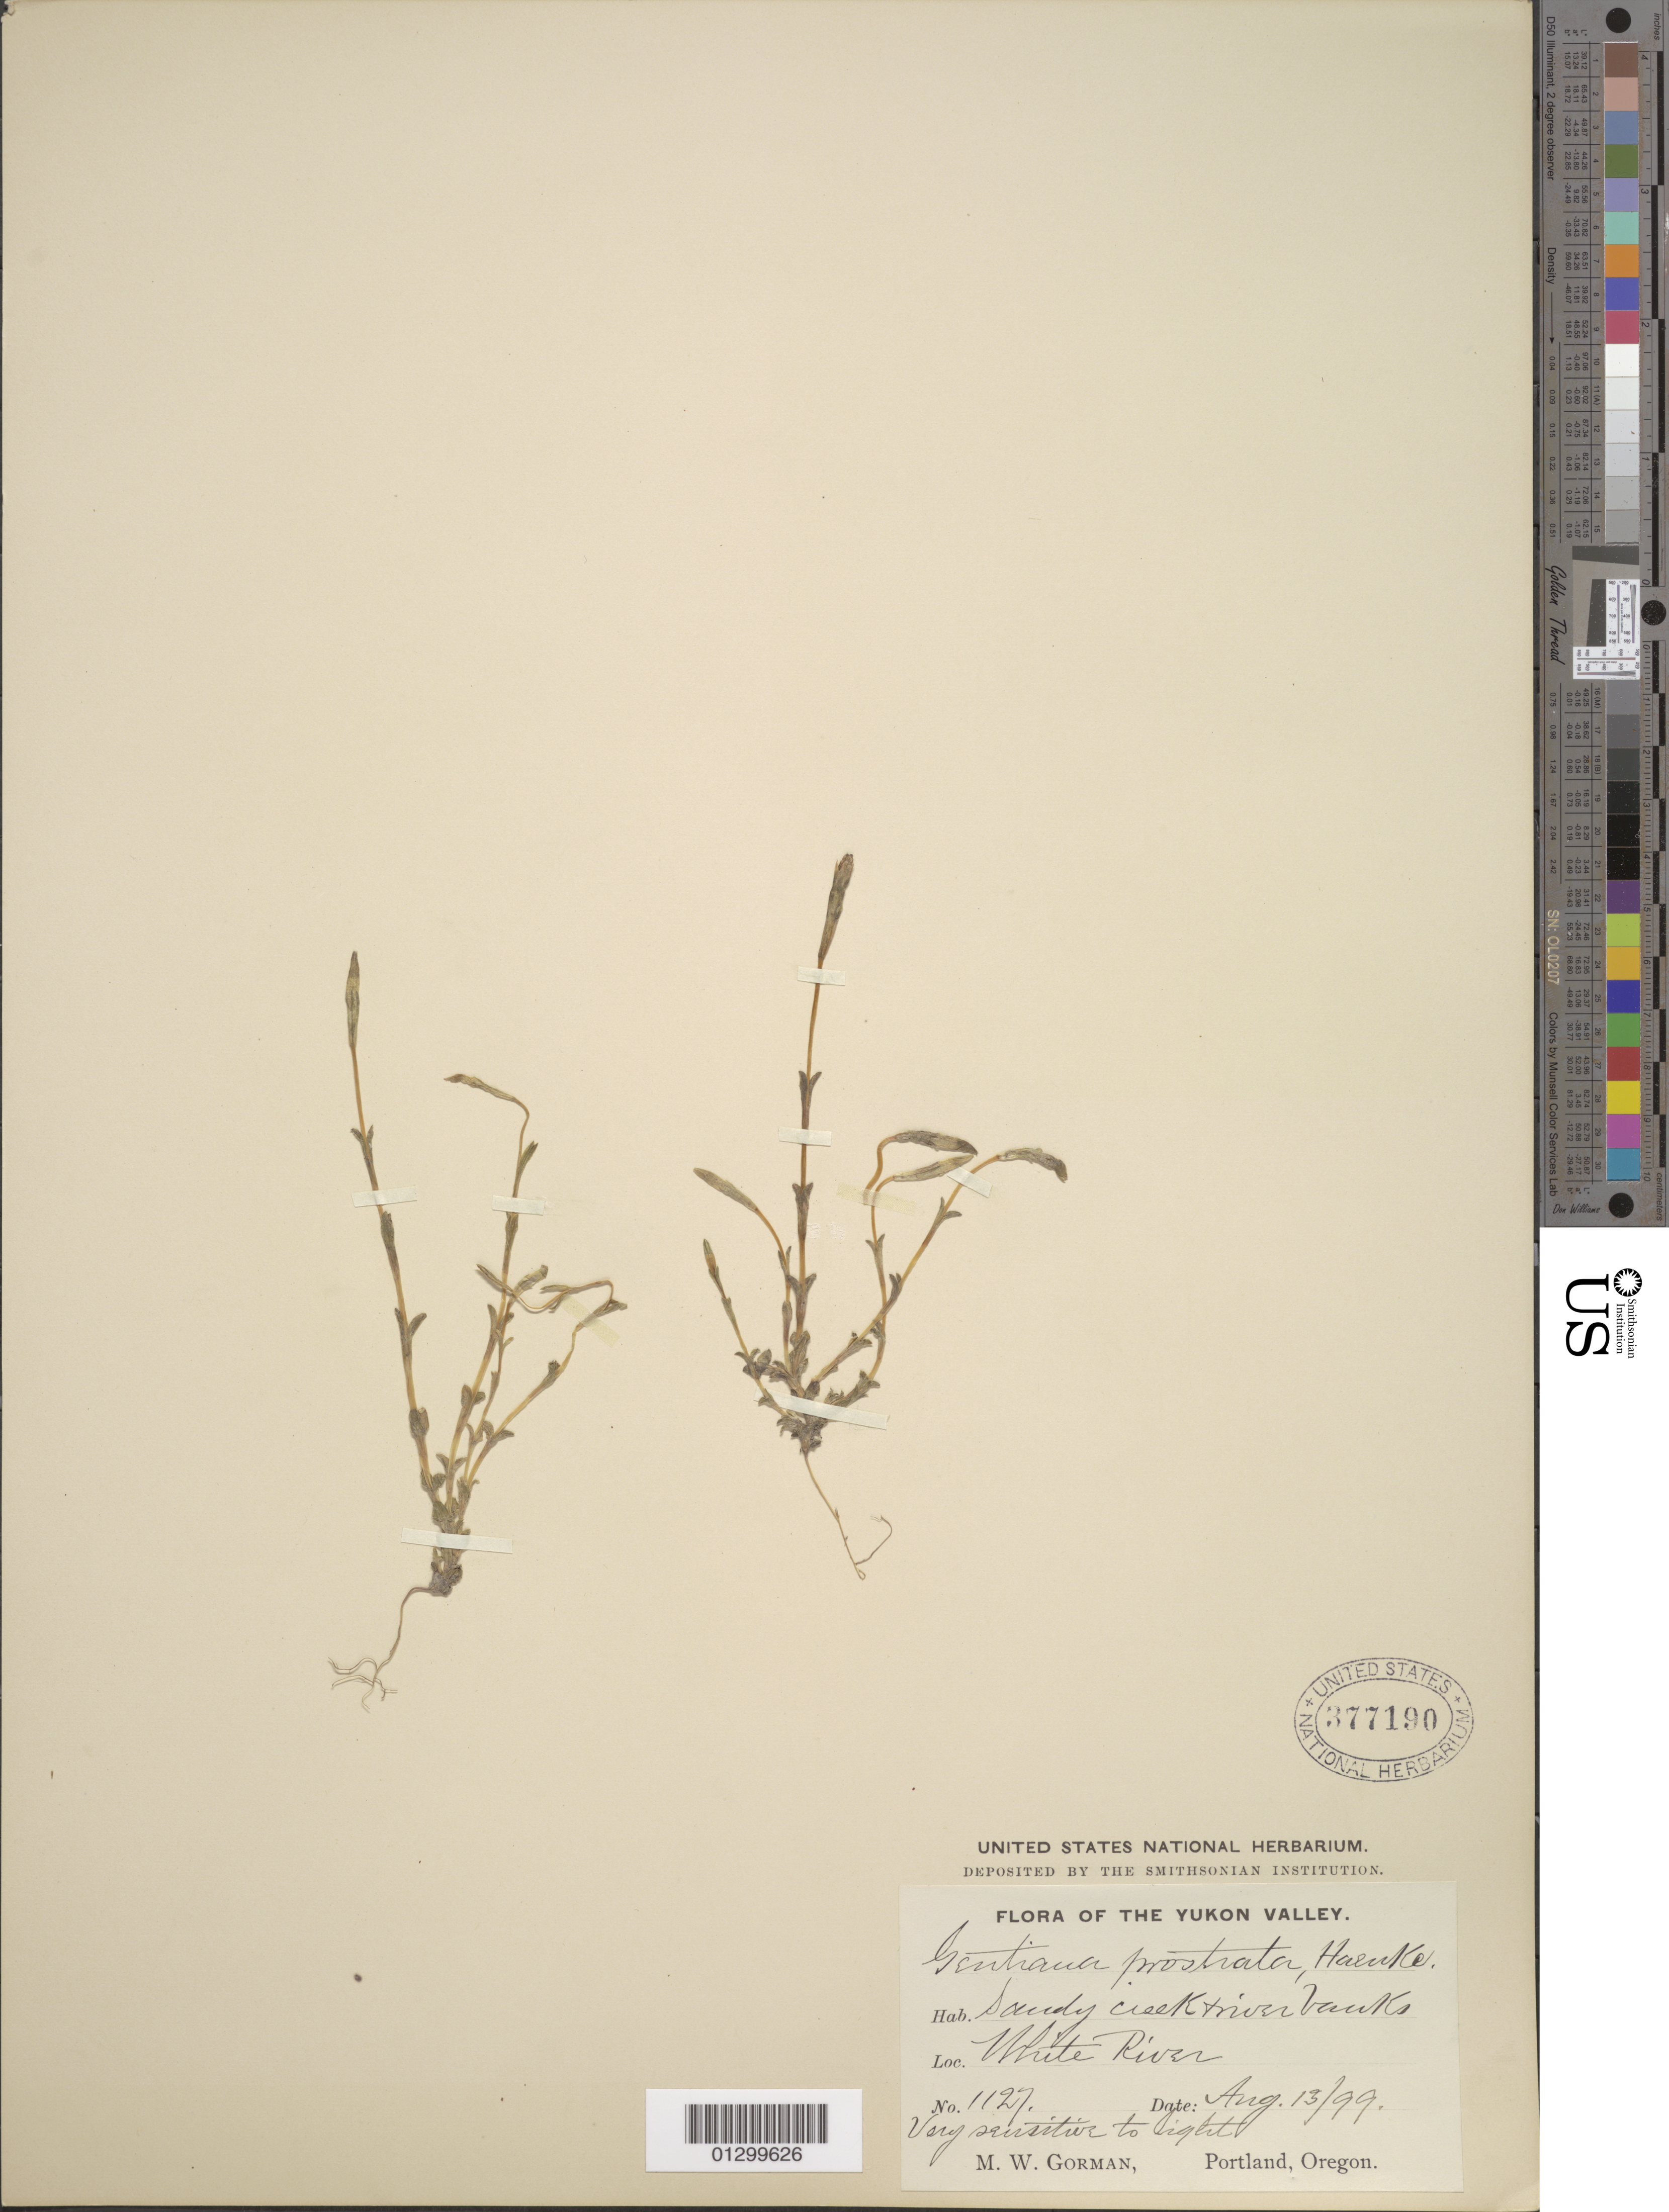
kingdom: Plantae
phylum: Tracheophyta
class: Magnoliopsida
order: Gentianales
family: Gentianaceae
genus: Gentiana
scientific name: Gentiana prostrata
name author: Haenke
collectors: M. W. Gorman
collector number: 1127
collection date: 1899-08-13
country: Canada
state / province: Yukon Territory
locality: White River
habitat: Sandy creek and river banks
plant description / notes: Very sensitive to light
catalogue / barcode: US 377190